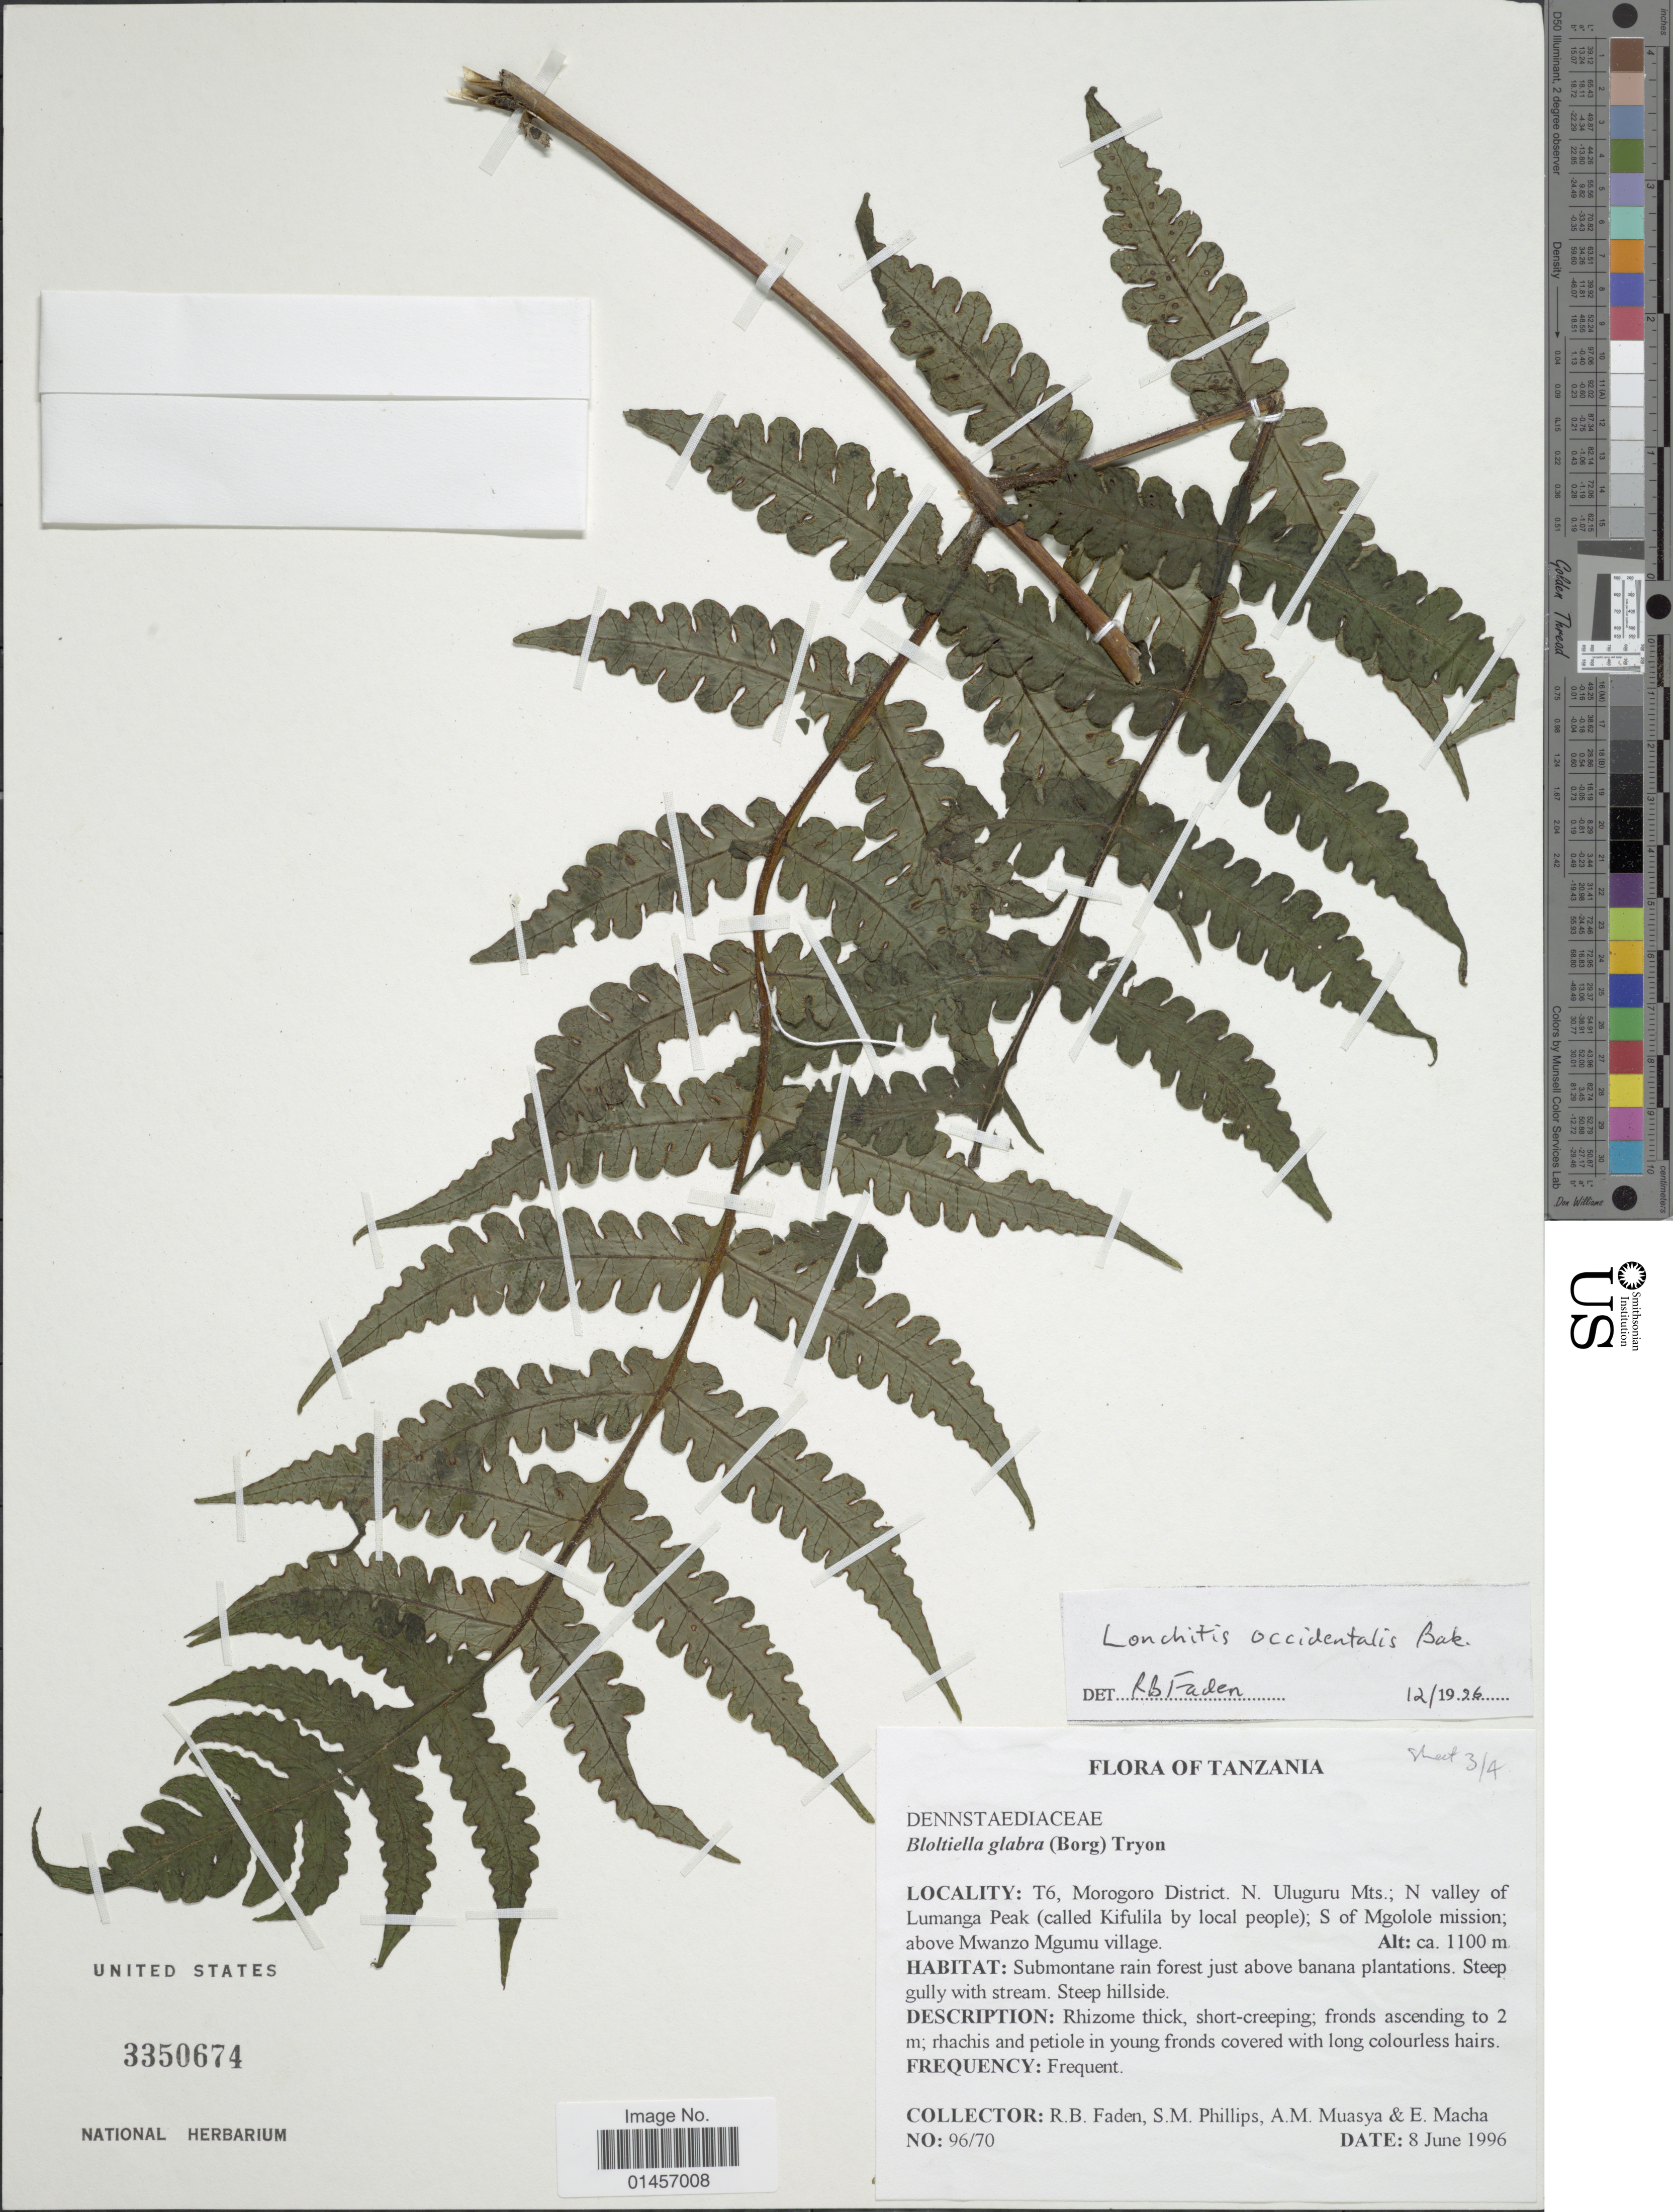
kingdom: Plantae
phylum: Tracheophyta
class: Polypodiopsida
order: Polypodiales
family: Lonchitidaceae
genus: Lonchitis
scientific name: Lonchitis occidentalis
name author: Baker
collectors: R. B. Faden, S. M. Phillips, A. Muasya & E. Macha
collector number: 96/70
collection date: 1996-06-08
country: Tanzania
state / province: Morogoro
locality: Tanzania: T6, Morogoro District. N. Uluguru Mts.; N valley of Lumanga Peak (called Kifulila by local people); S. of Mgolole mission; above Mwanzo Mgumu village.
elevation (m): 1100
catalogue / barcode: US 3350674